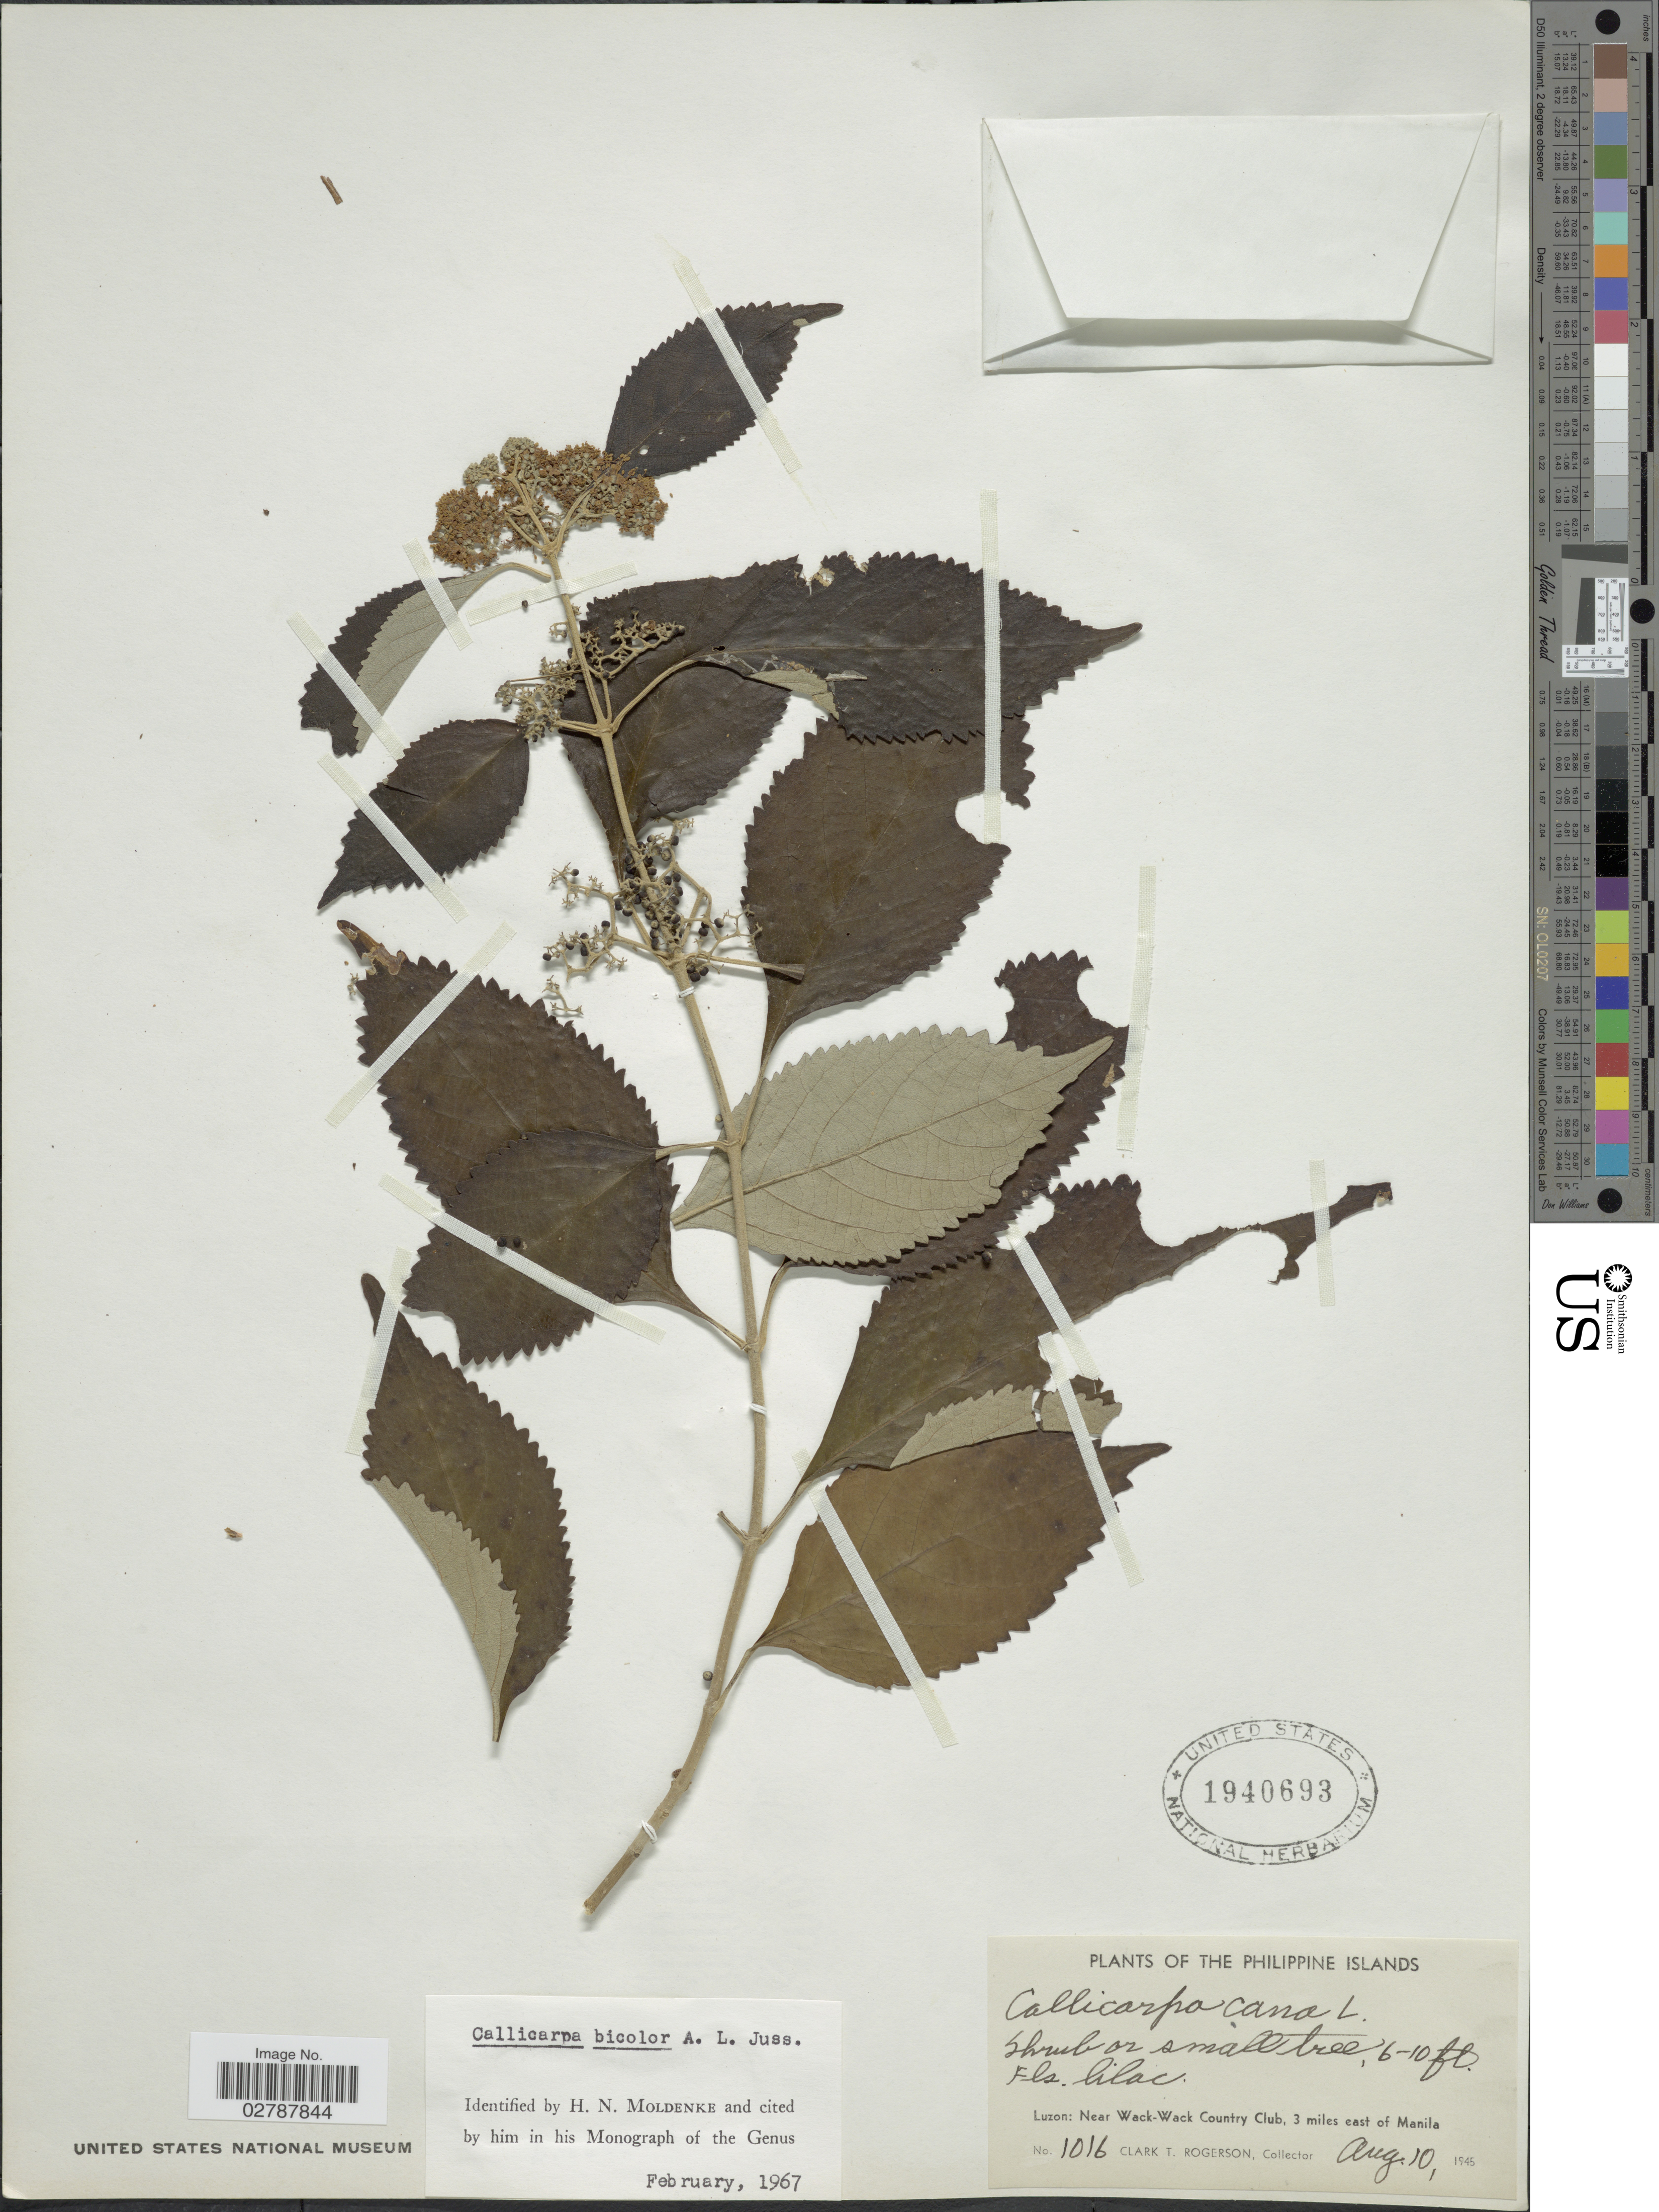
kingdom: Plantae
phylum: Tracheophyta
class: Magnoliopsida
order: Lamiales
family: Lamiaceae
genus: Callicarpa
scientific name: Callicarpa bicolor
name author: Juss.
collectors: C. Rogerson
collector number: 1016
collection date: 1945-08-10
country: Philippines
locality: The Philippine Islands. Luzon: Near Wack-Wack Country Club, 3 miles east of Manila.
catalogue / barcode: US 1940693